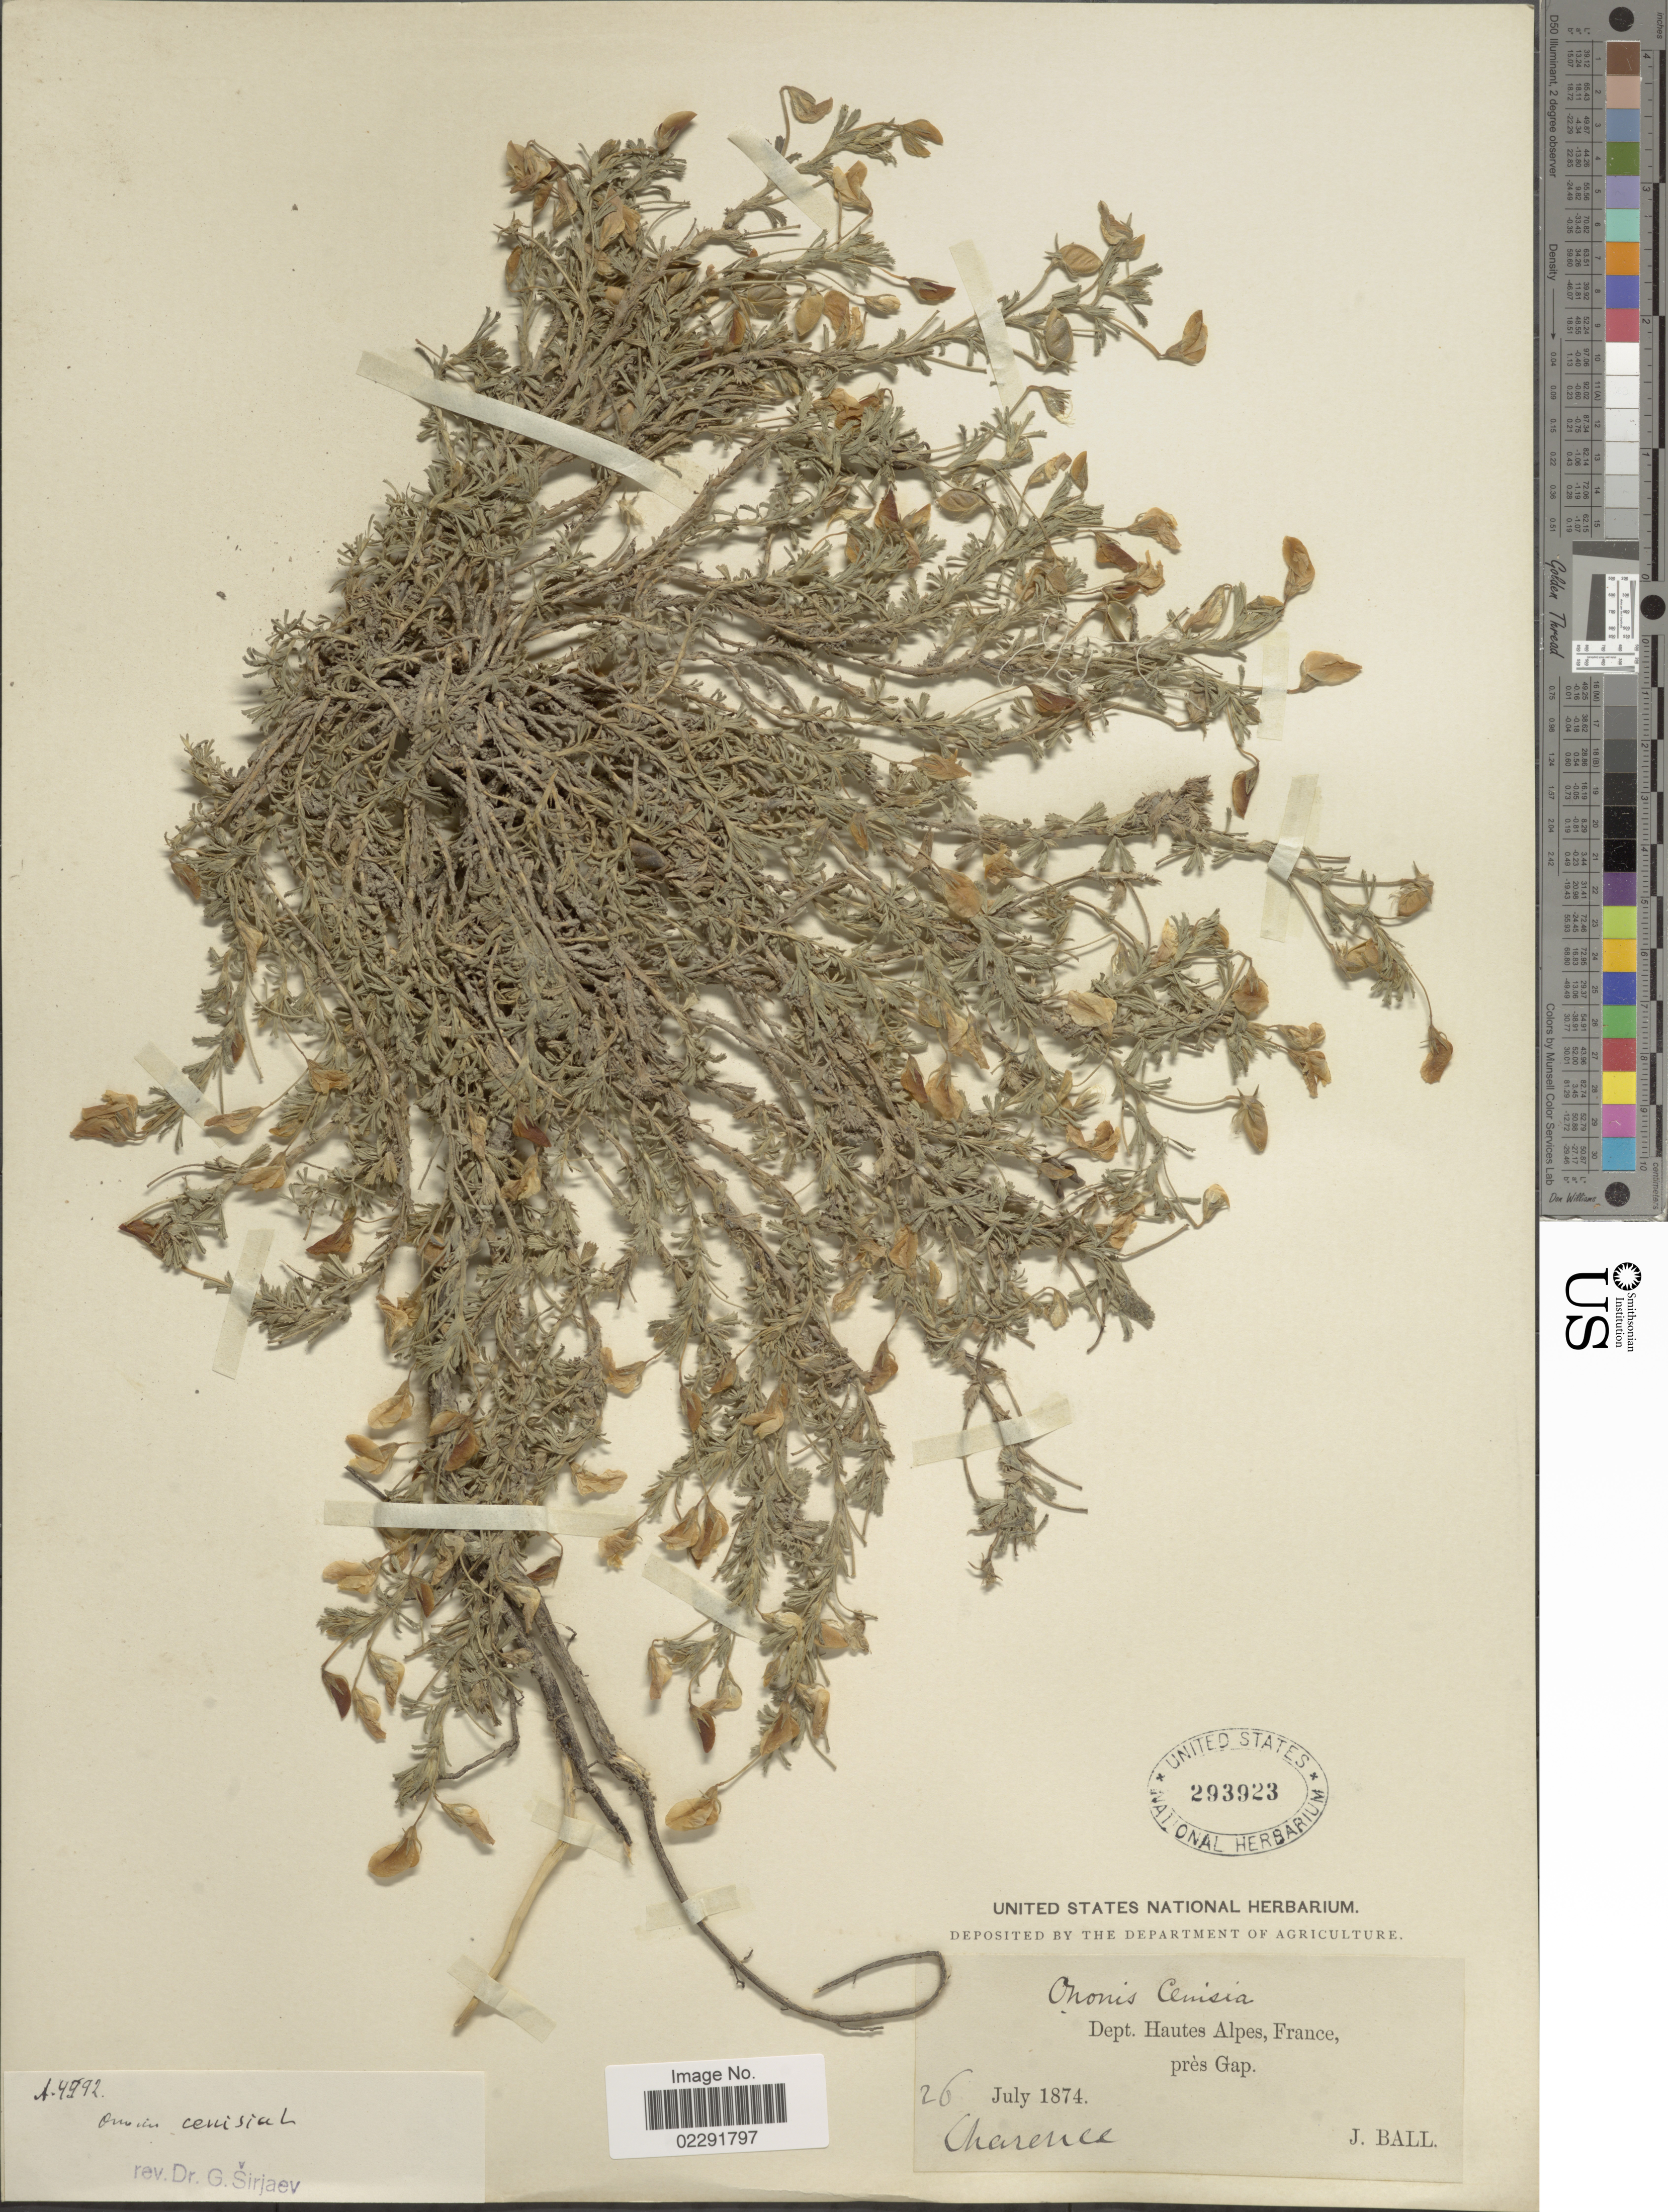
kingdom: Plantae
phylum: Tracheophyta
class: Magnoliopsida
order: Fabales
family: Fabaceae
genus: Ononis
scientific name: Ononis cenisia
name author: L.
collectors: J. Ball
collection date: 1874-07-26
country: France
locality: Dept. Hautes Alpes, pres Gap, Charence.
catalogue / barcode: US 293923